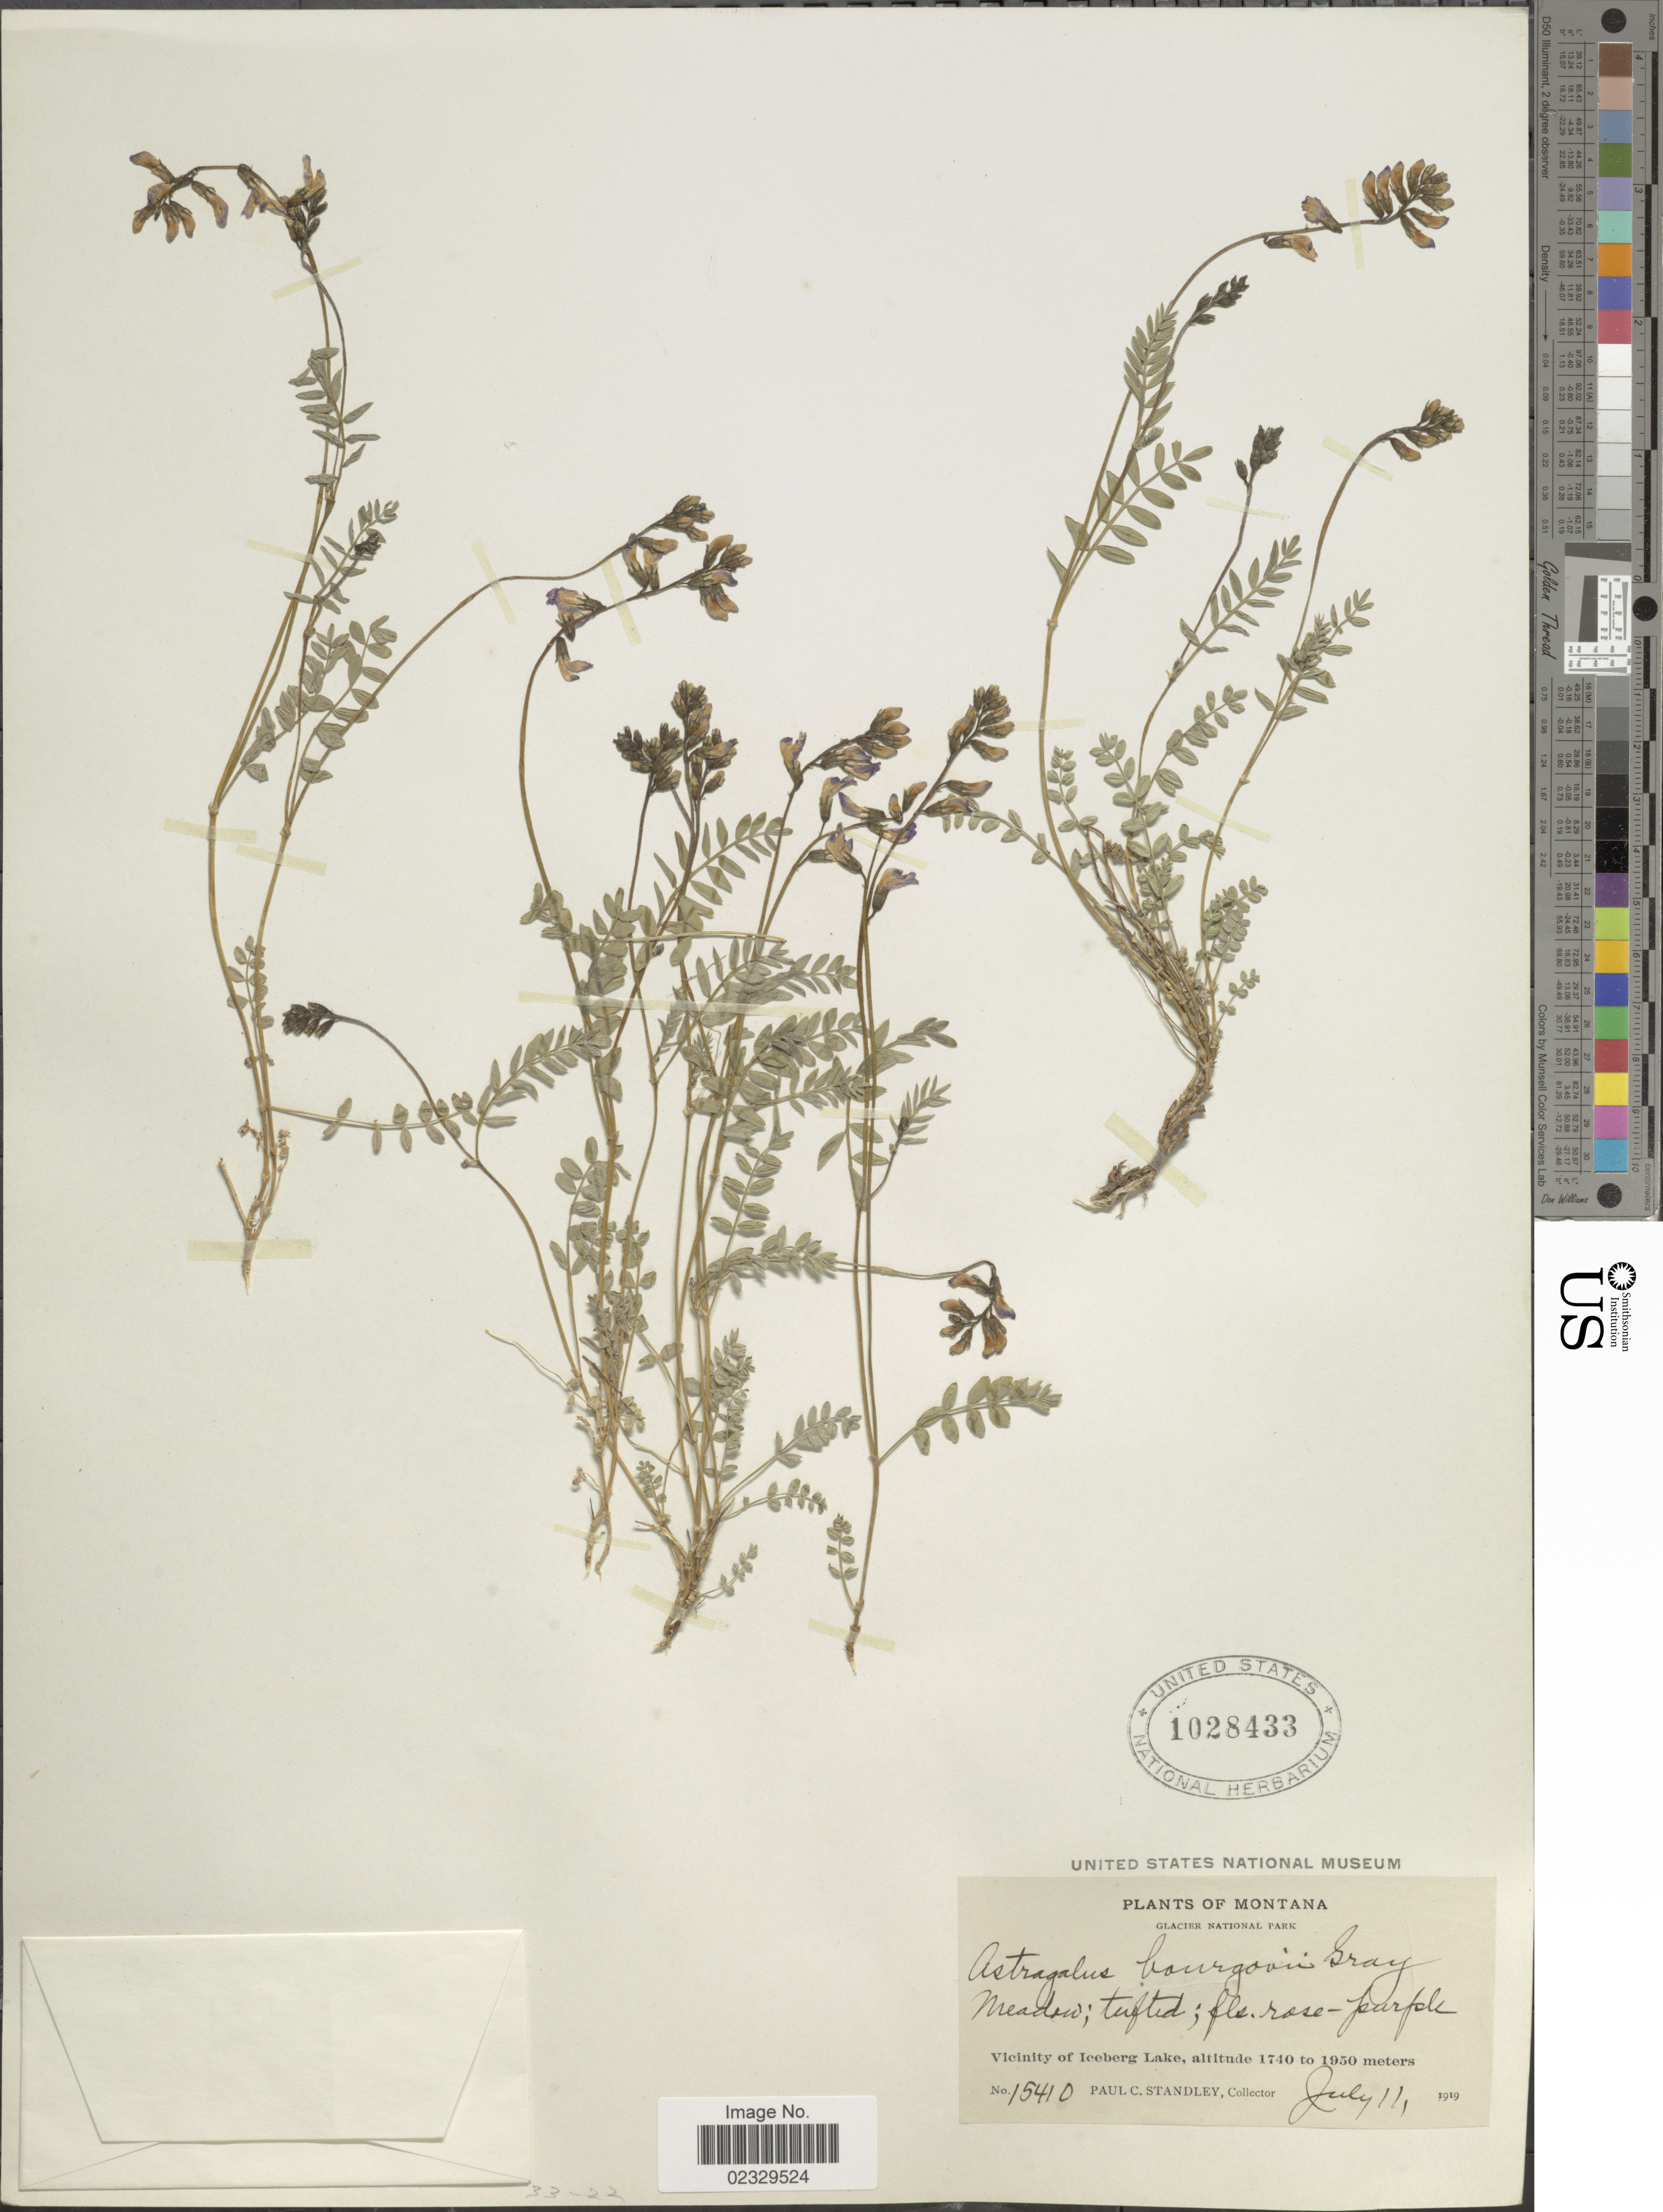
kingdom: Plantae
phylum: Tracheophyta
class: Magnoliopsida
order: Fabales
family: Fabaceae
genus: Astragalus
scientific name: Astragalus bourgovii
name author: A. Gray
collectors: P. C. Standley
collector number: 15410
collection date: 1919-07-11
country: United States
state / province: Montana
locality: Glacier National Park. Vicinity of Iceberg Lake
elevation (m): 1740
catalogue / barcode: US 1028433